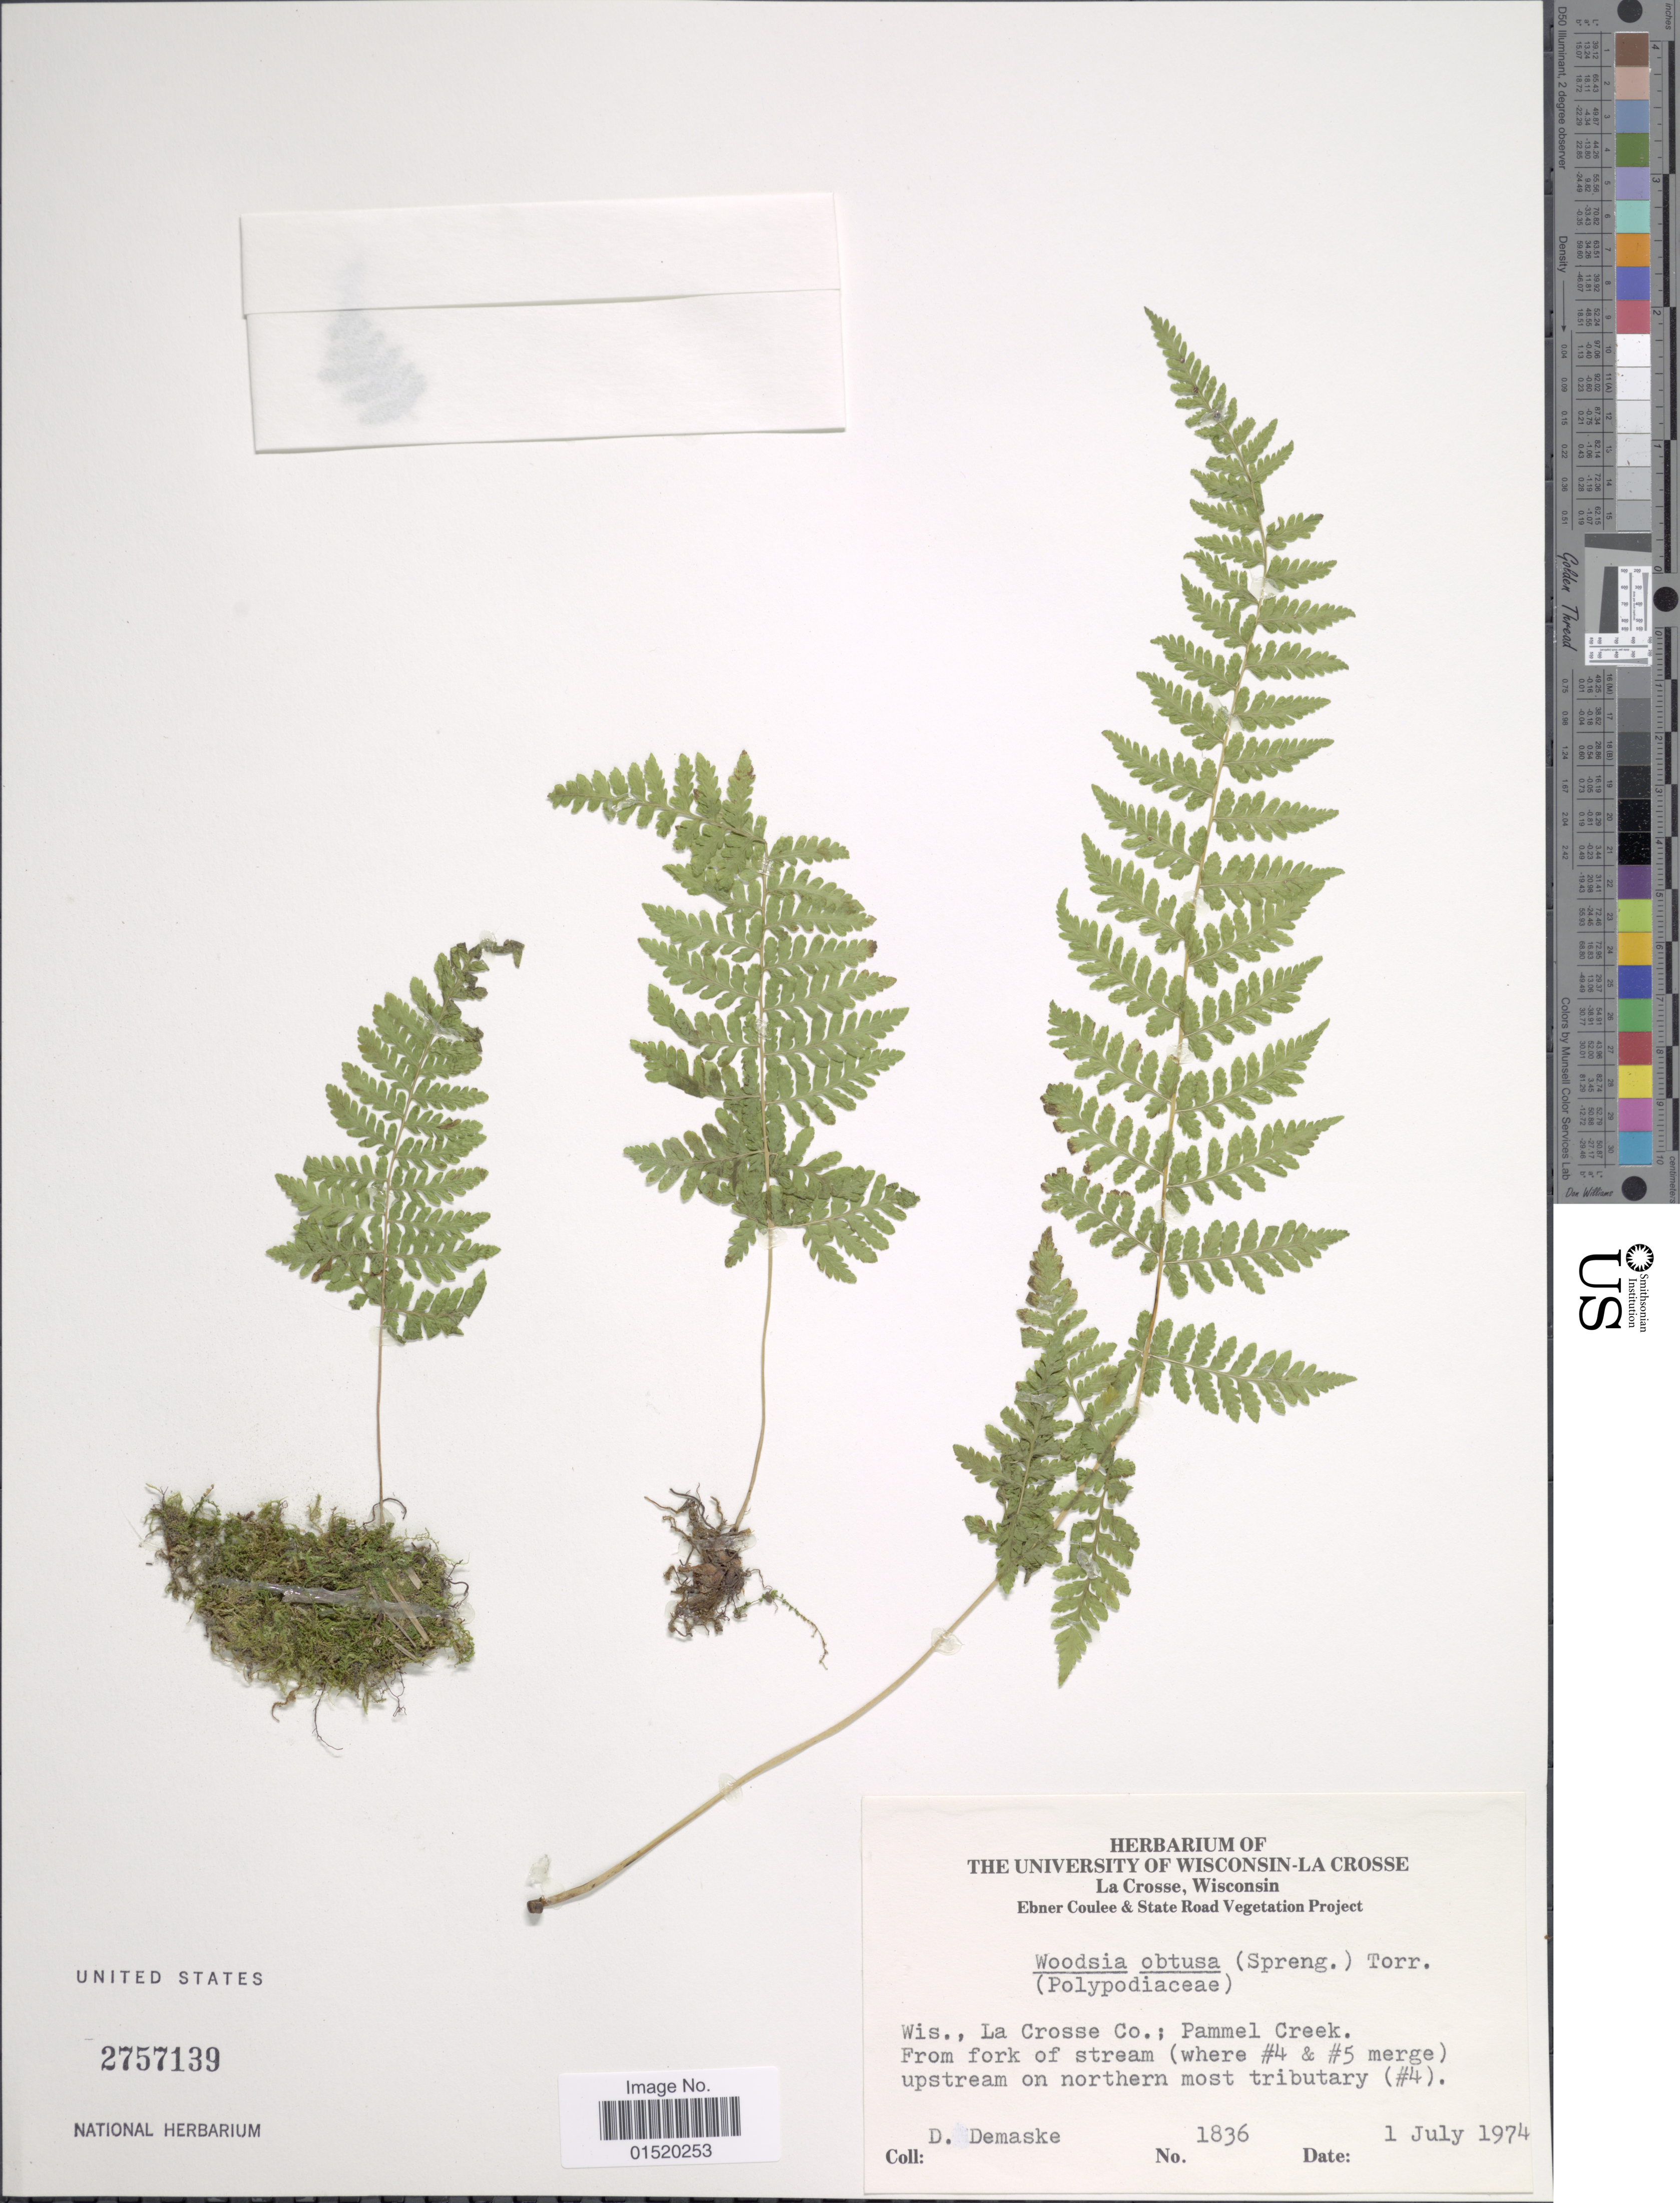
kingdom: Plantae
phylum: Tracheophyta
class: Polypodiopsida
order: Polypodiales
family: Woodsiaceae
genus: Woodsia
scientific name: Woodsia obtusa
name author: (Spreng.) Torr.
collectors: D. Demaske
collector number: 1836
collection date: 1974-07-01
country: United States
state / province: Wisconsin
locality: La Crosse, La Crosse Co.; Pammel Creek. From fork of stream (where #4 & #5 merge) upstream on northern most tributary (#4)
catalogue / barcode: US 2757139